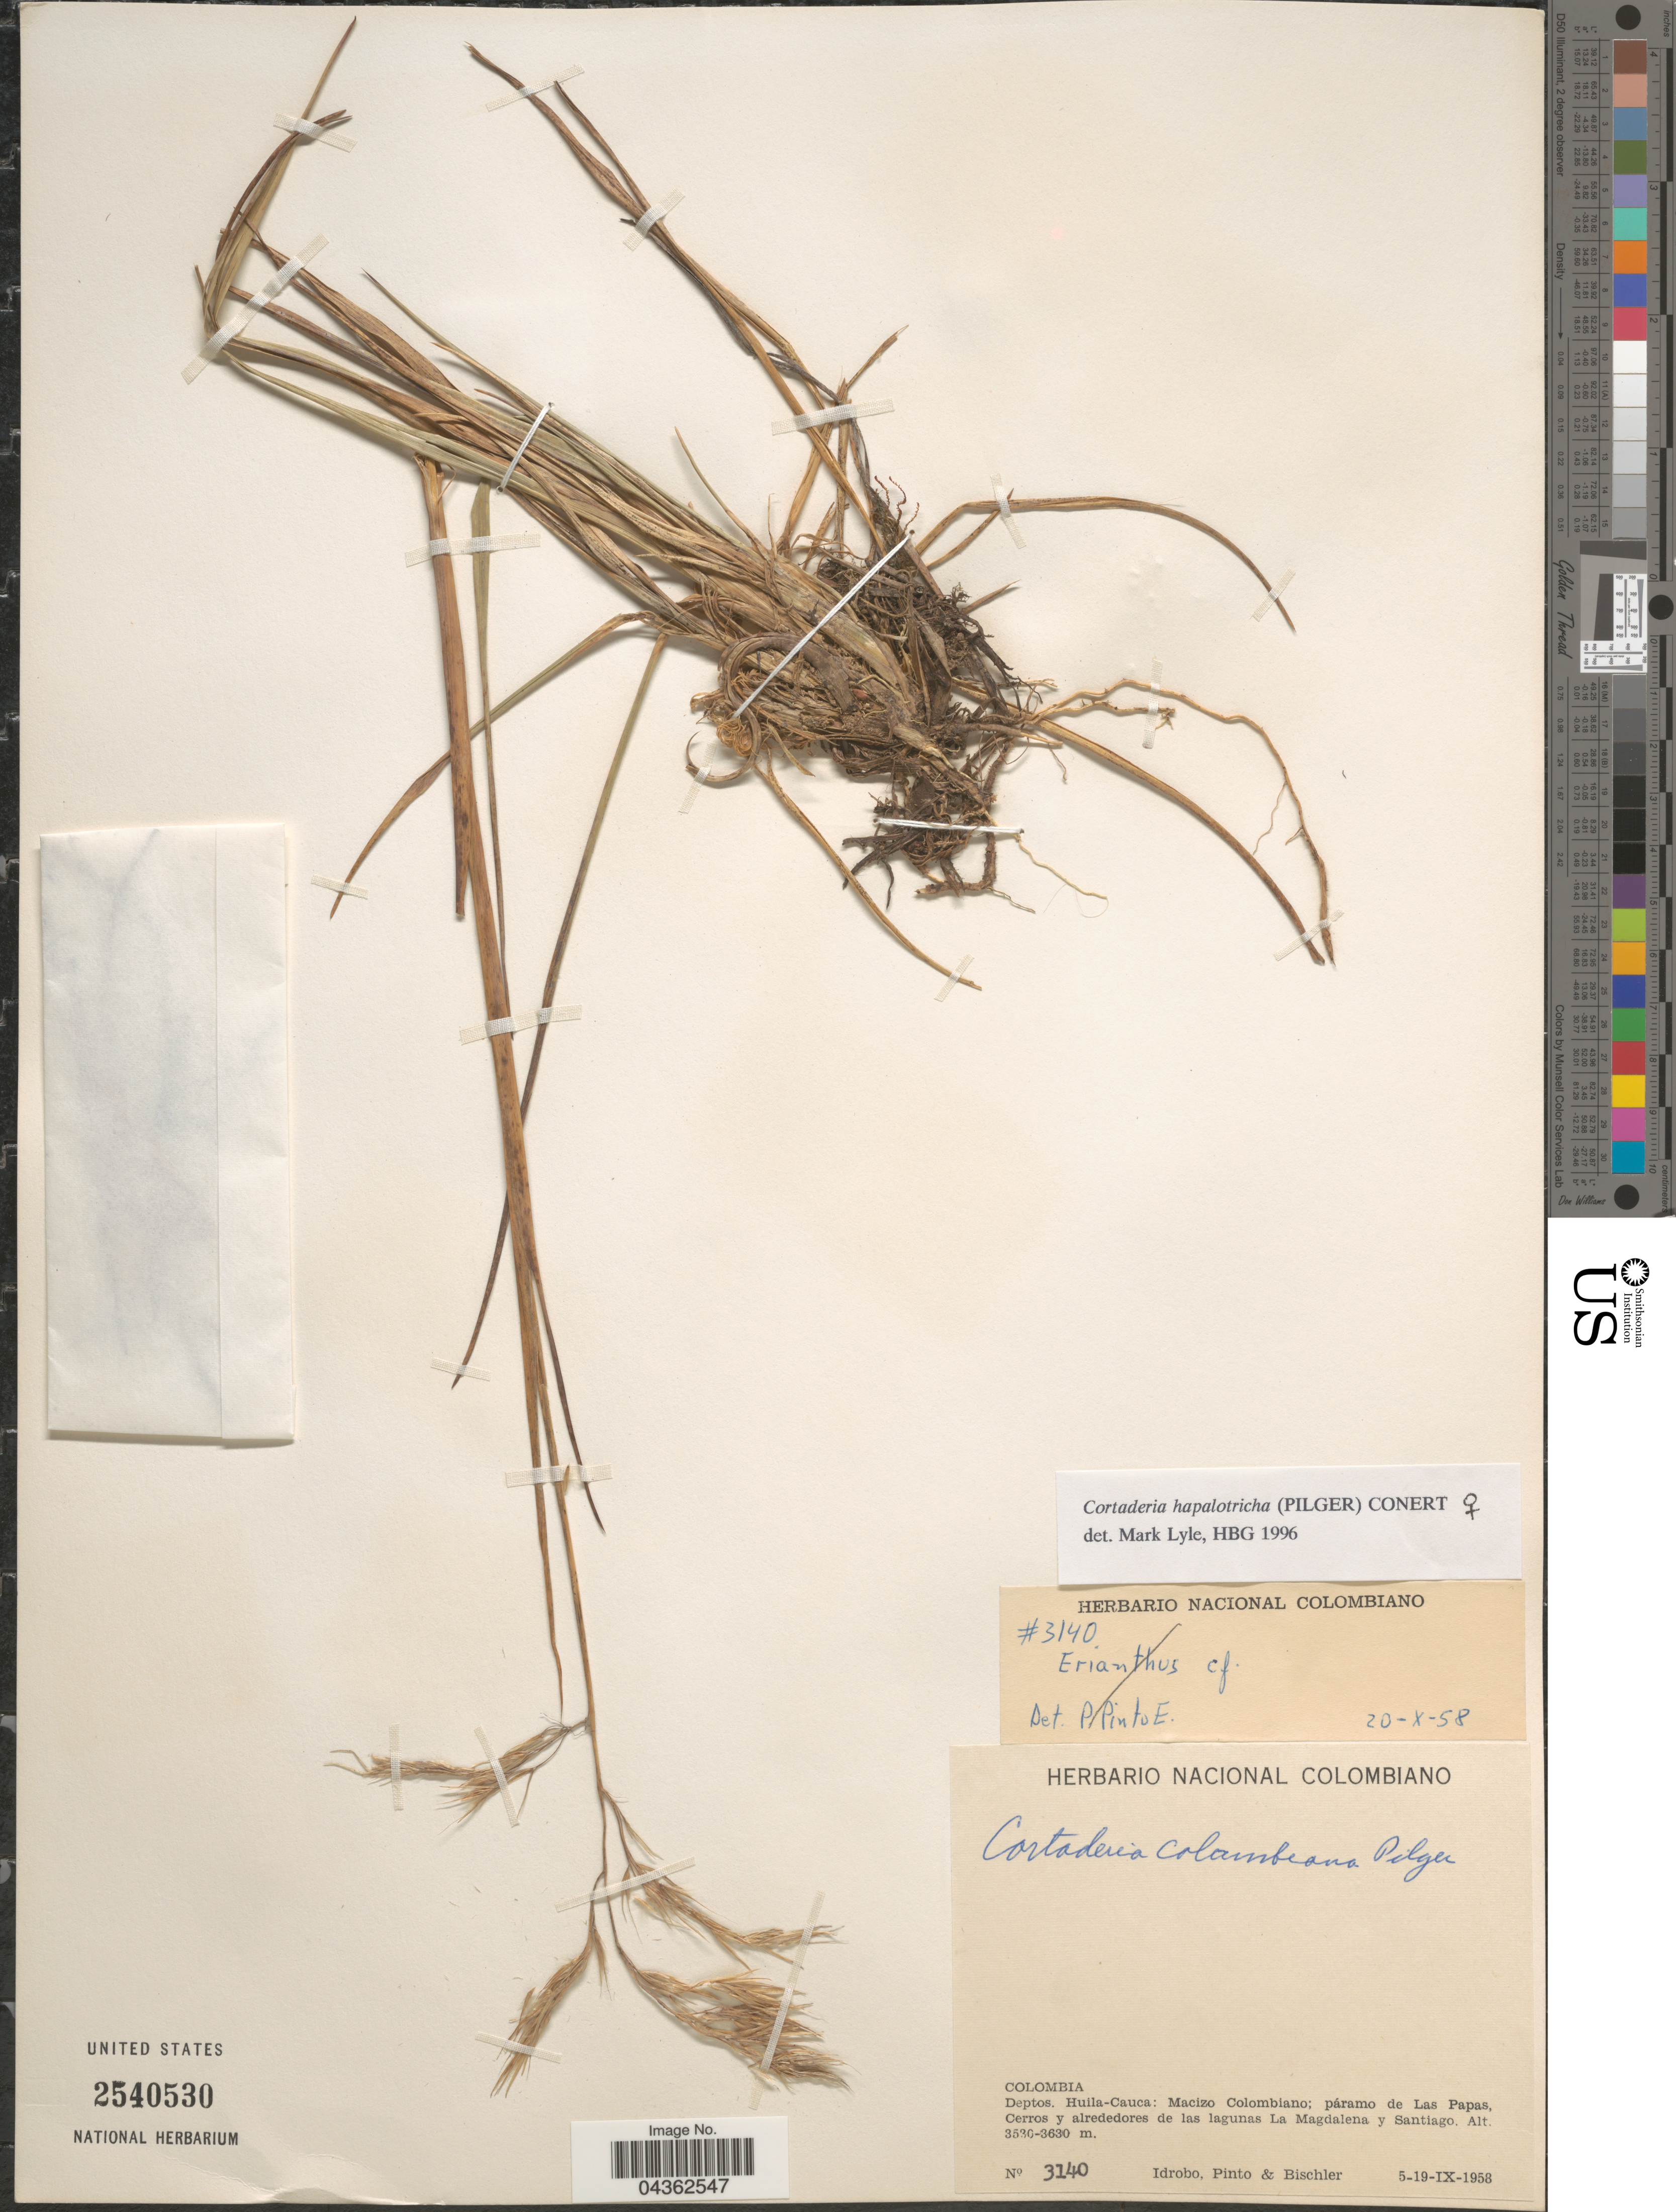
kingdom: Plantae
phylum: Tracheophyta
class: Liliopsida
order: Poales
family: Poaceae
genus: Cortaderia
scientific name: Cortaderia hapalotricha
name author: (Pilg.) Conert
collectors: -- Idrobo, Pinto, -- & -. Bischler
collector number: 3140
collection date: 1958-09-05/1958-09-19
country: Colombia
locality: Deptos. Huila-Cauca: Macizo Colombiano; páramo de Las Papas, Cerros y alrededores de las lagunas La Magdalena y Santiago.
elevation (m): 3530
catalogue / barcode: US 2540530